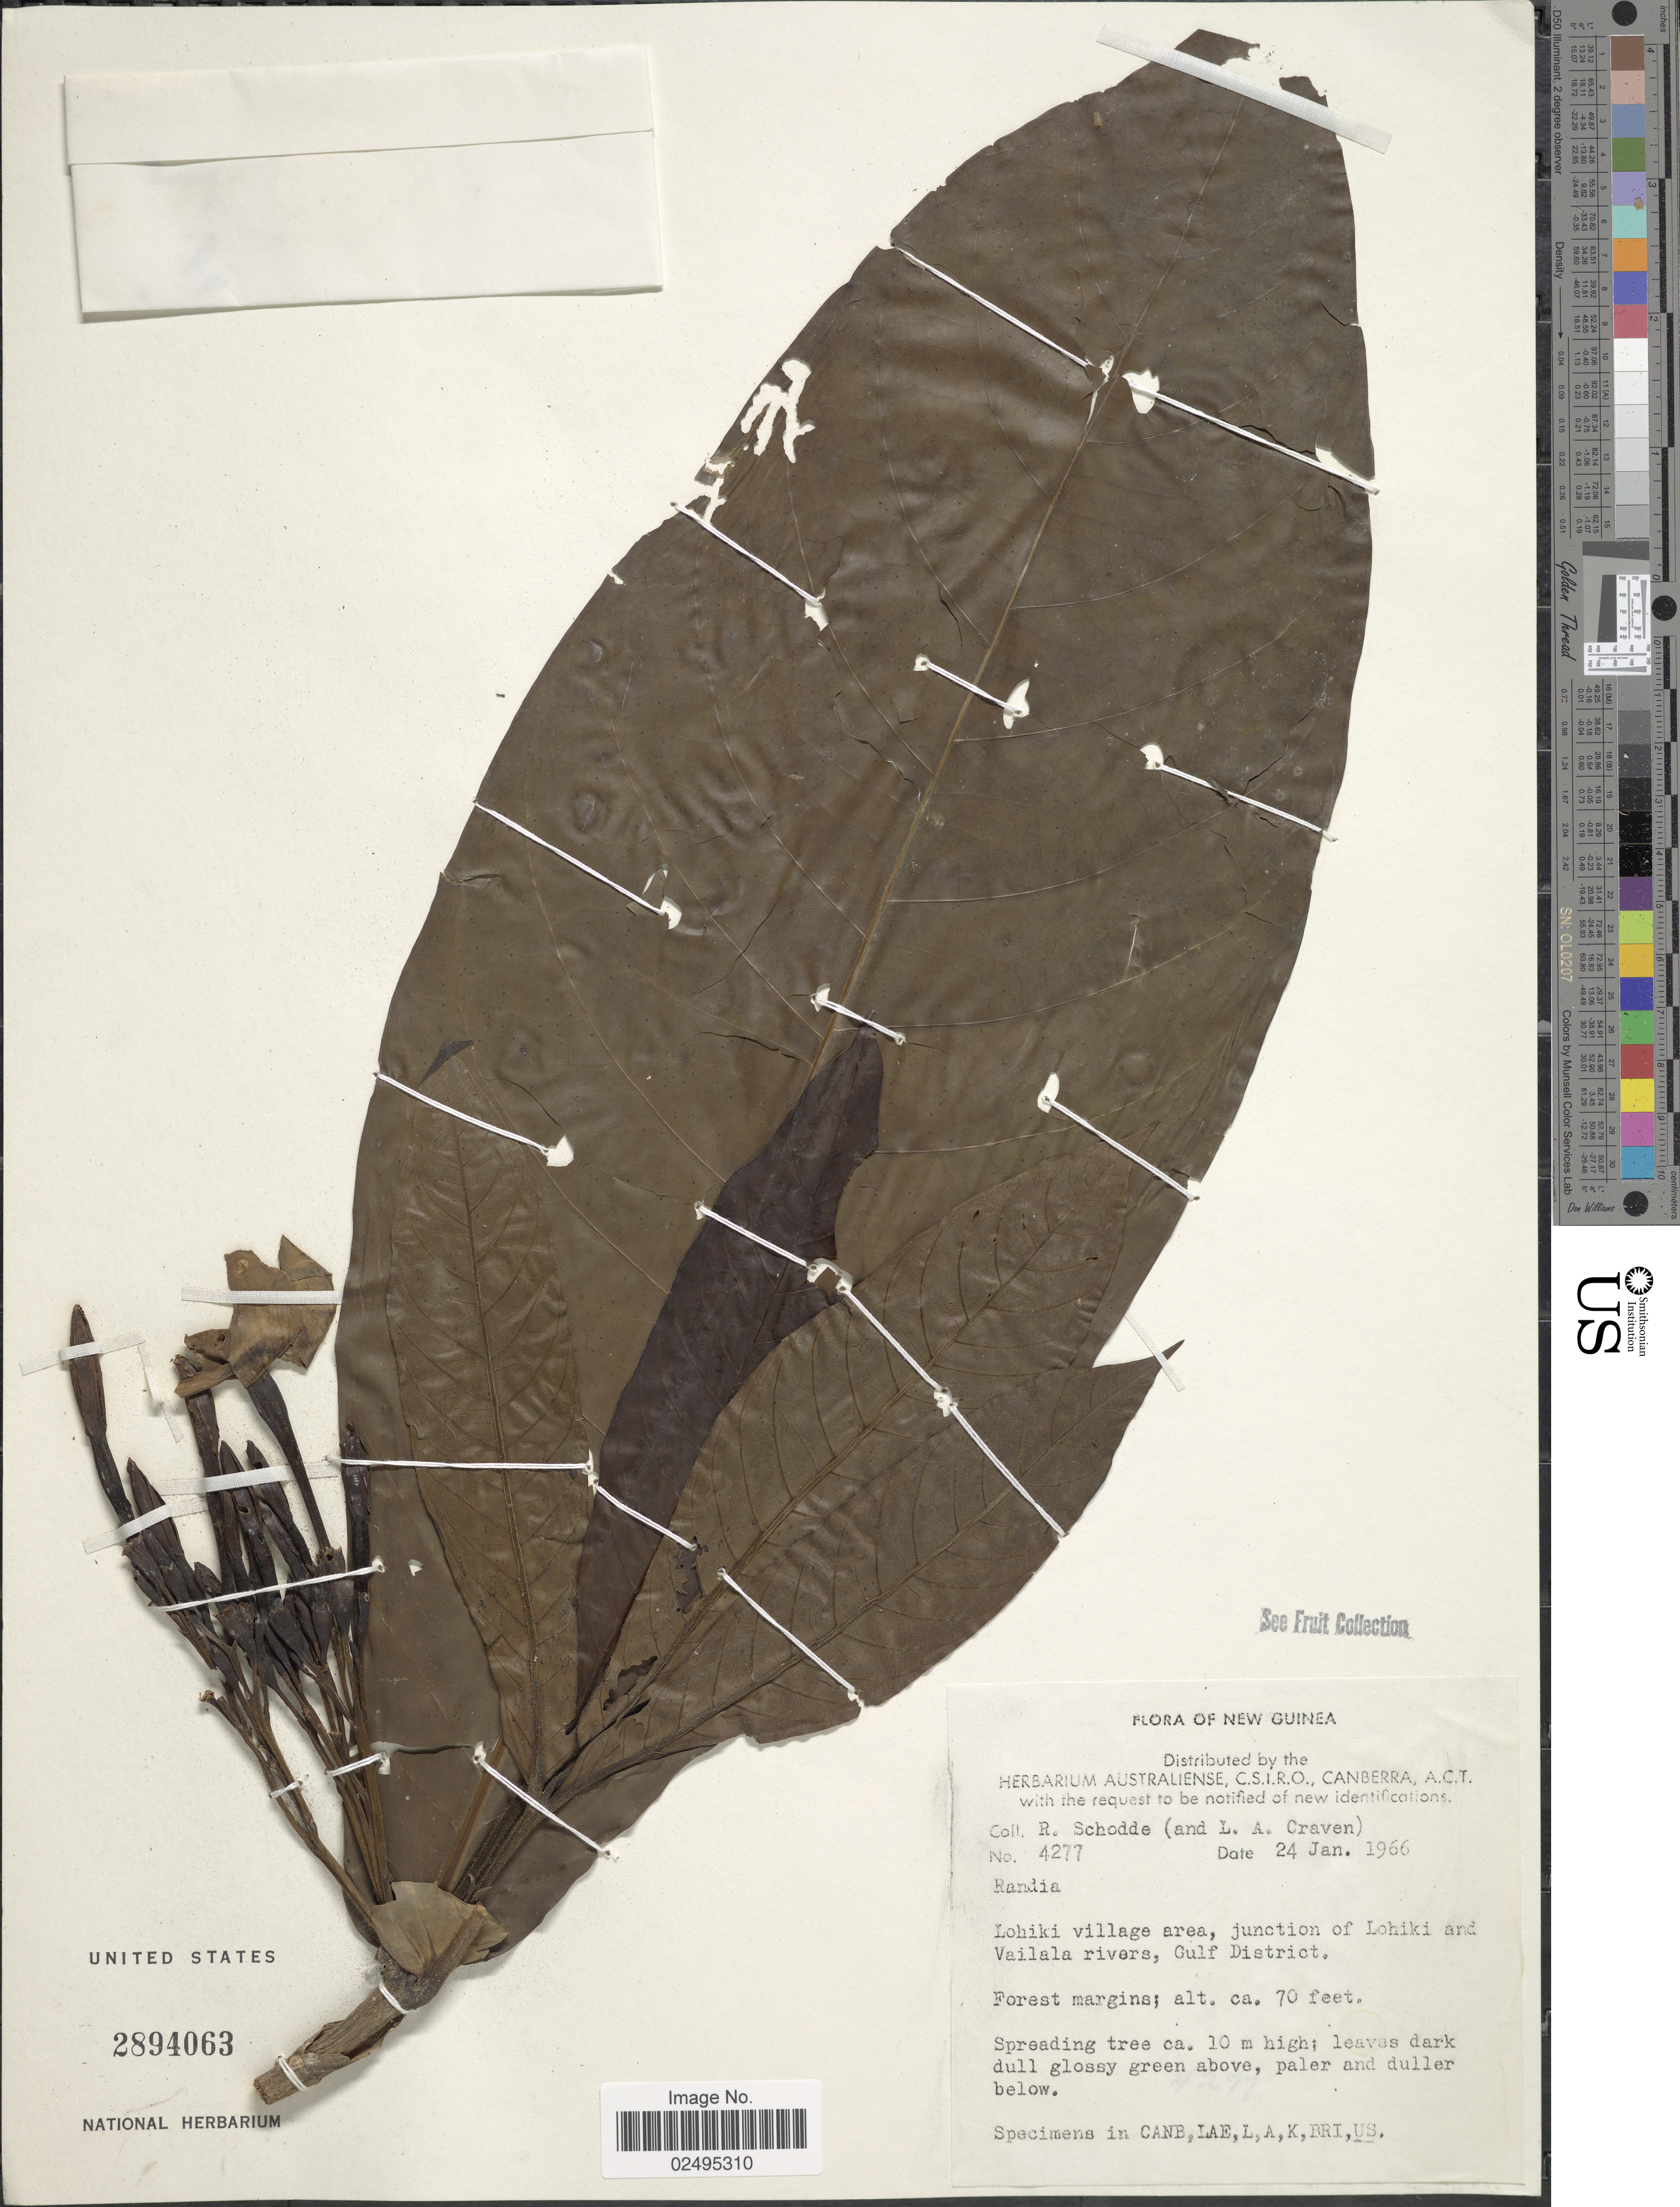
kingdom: Plantae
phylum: Tracheophyta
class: Magnoliopsida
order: Gentianales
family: Rubiaceae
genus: Randia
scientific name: Randia sp.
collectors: R. Schodde & L. A. Craven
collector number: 4277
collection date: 1966-01-24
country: Papua New Guinea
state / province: Gulf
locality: Lohiki village area, junction of Lohiki and Vailala rivers, Gulf District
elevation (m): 21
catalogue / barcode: US 2894063